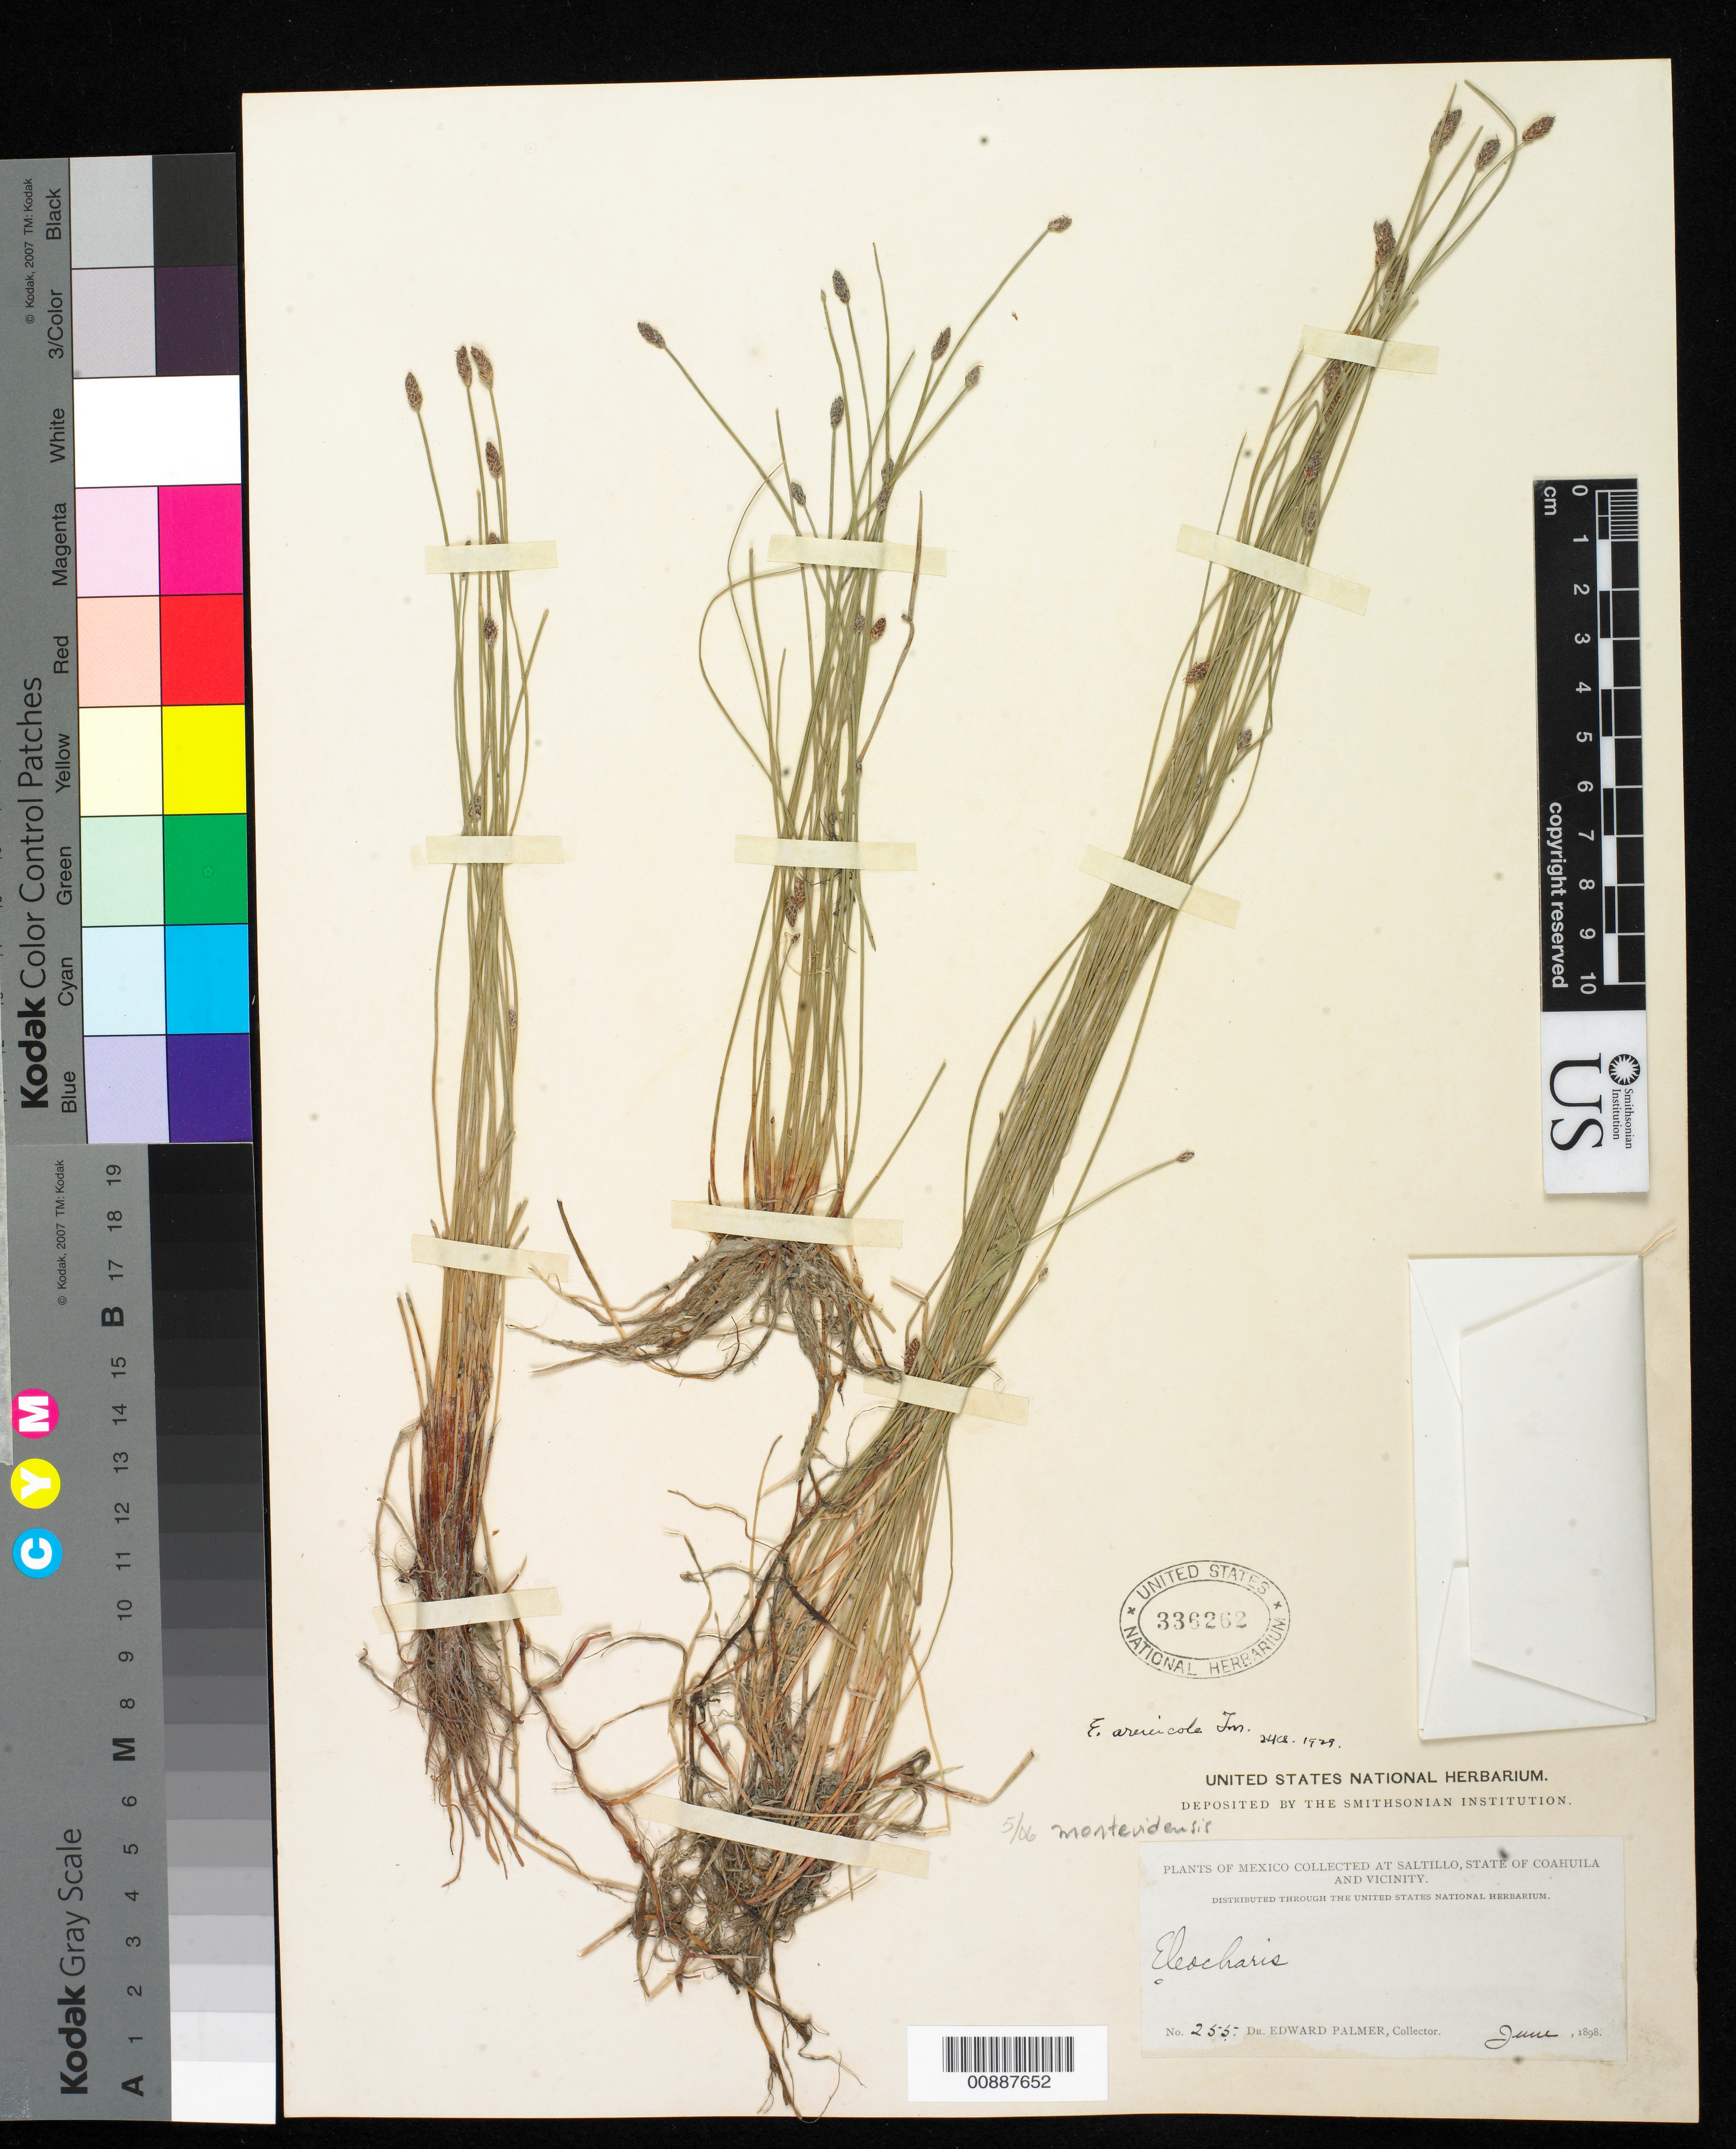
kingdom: Plantae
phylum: Tracheophyta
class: Liliopsida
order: Poales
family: Cyperaceae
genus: Eleocharis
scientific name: Eleocharis montevidensis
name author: Kunth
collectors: E. Palmer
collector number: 255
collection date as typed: Jun 1898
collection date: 1898-06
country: Mexico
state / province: Coahuila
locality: Saltillo, Coahuila and vicinity.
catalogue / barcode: US 336262